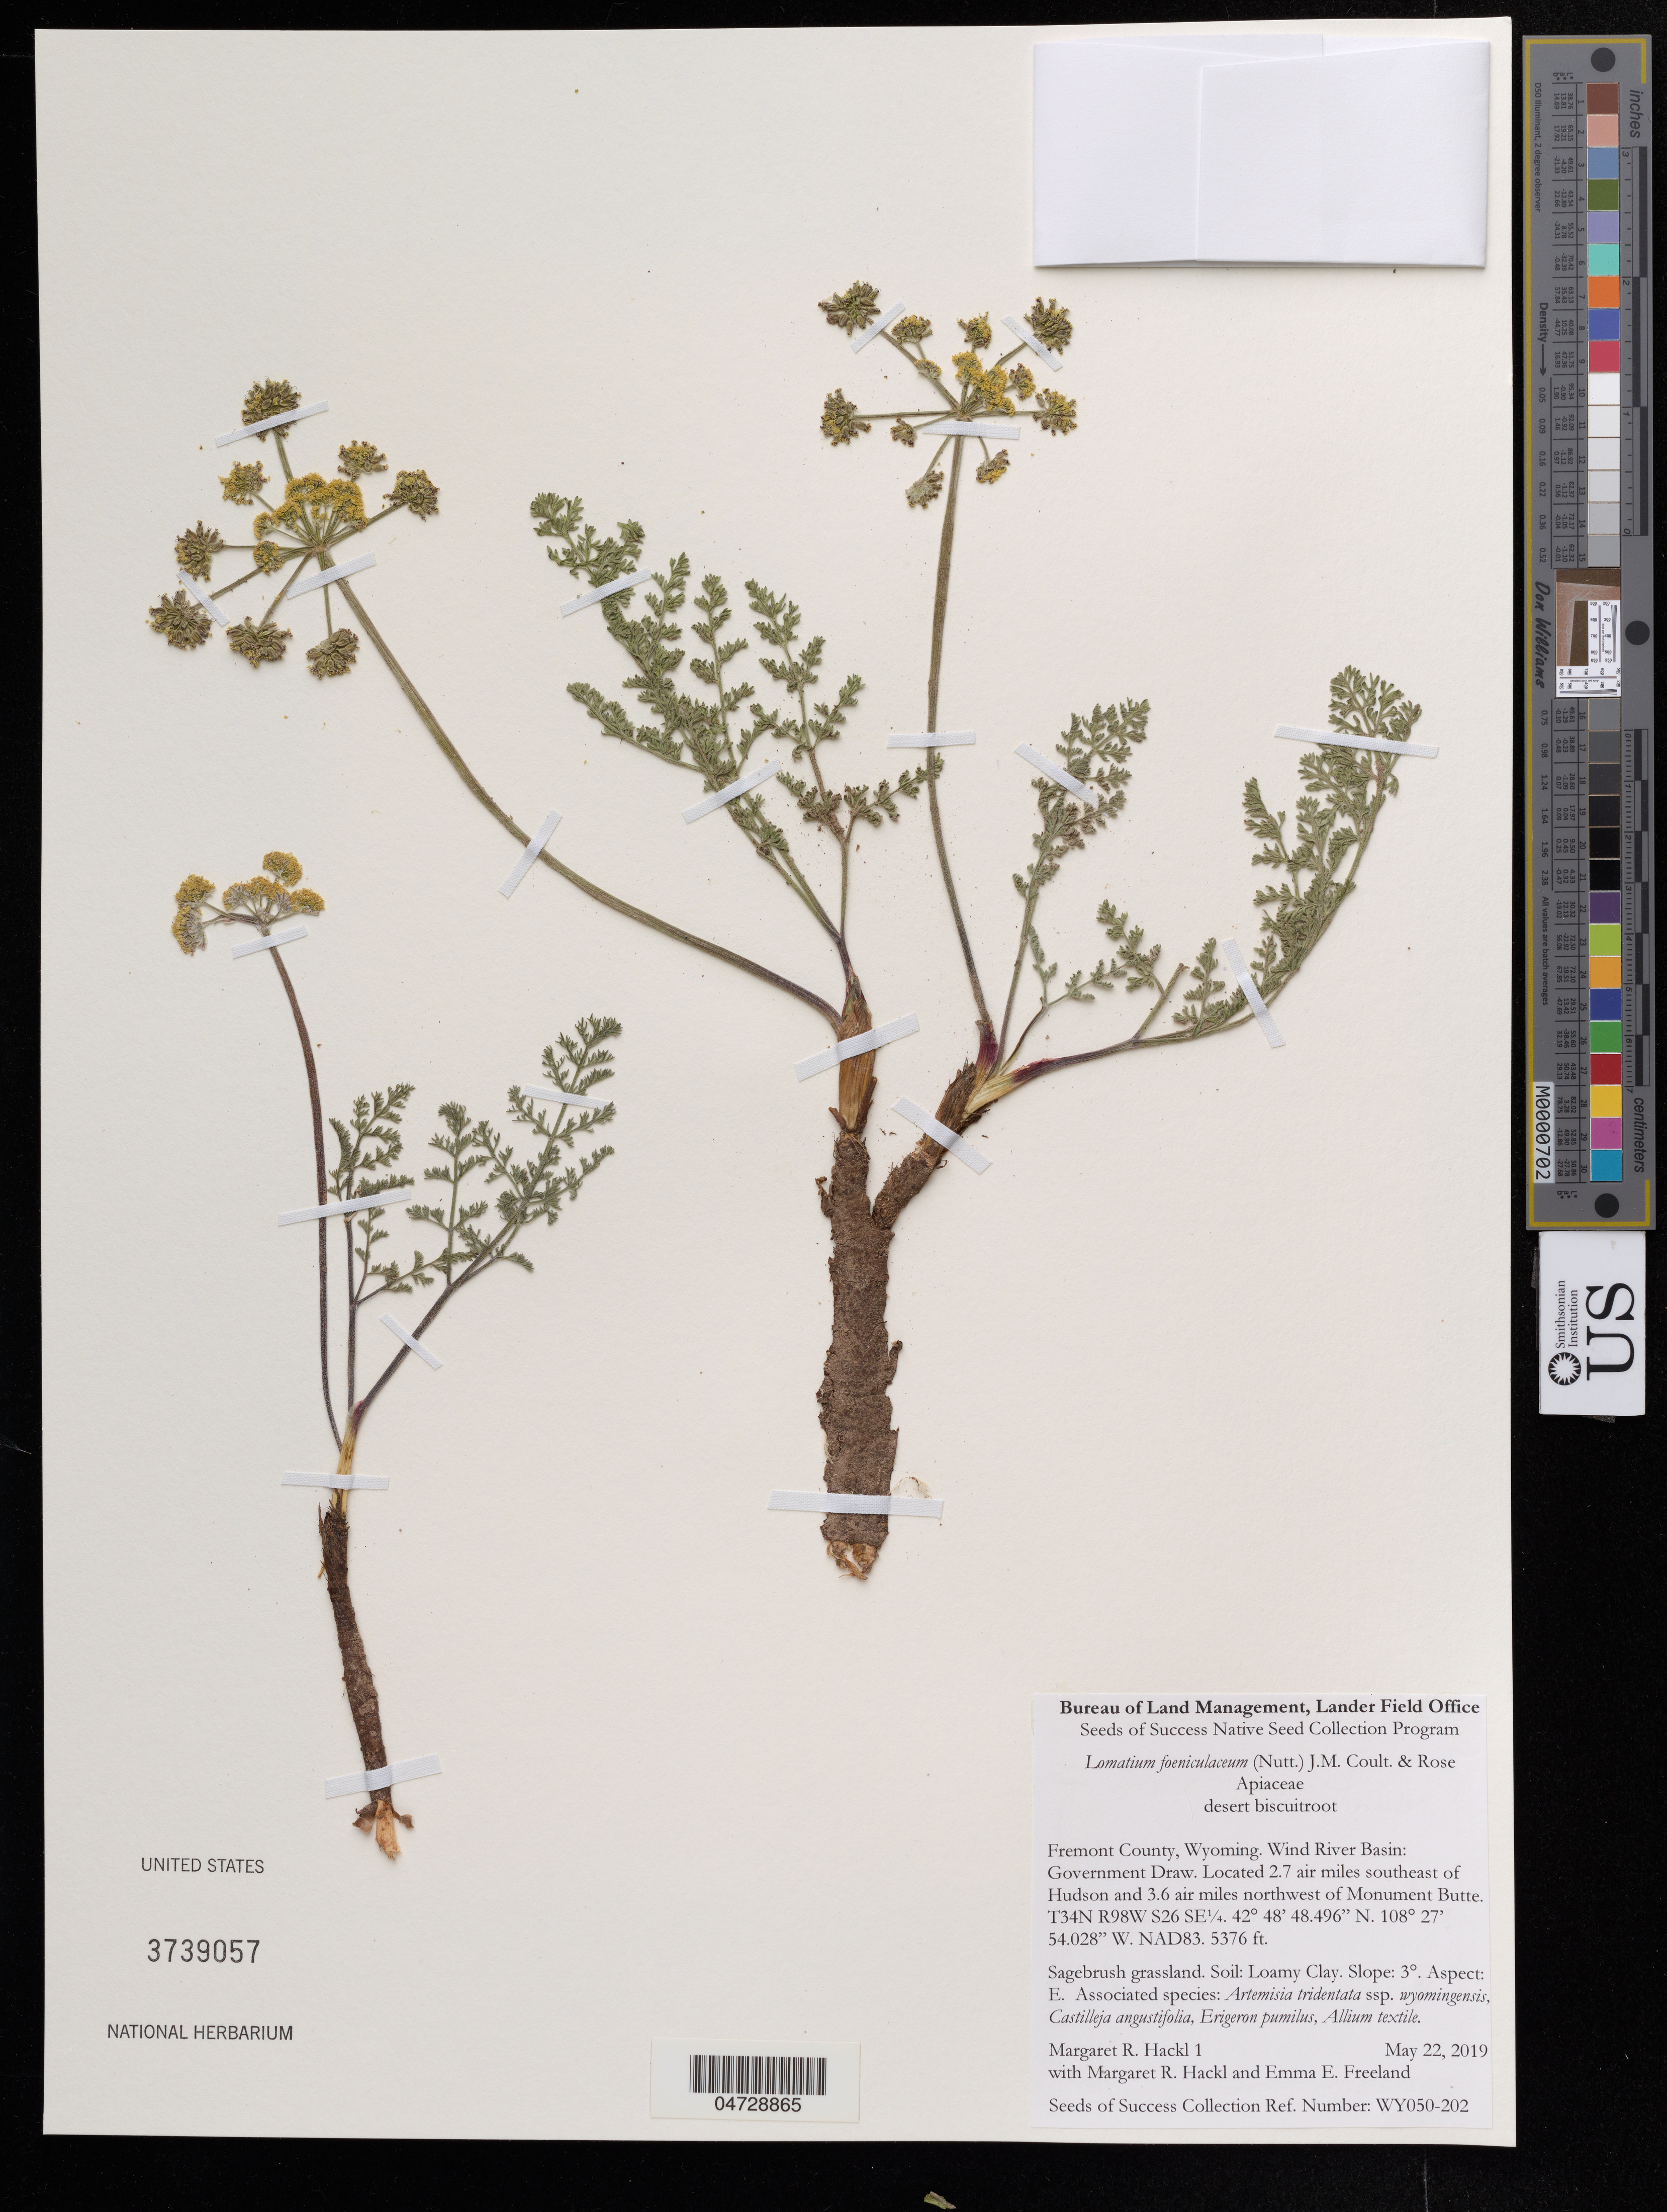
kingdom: Plantae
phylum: Tracheophyta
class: Magnoliopsida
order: Proteales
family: Proteaceae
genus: Lomatia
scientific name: Lomatia foeniculaceum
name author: (Cav.) R. Br.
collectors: M. Hackl & E. Freeland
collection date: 2019-05-22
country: United States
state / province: Wyoming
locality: Fremont County, Wyoming. Wind River Basin: Government Draw. Located 2.7 air miles southeast of Hudson and 3.6 air miles northwest of Monument Butte.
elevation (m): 1639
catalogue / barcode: US 3739057